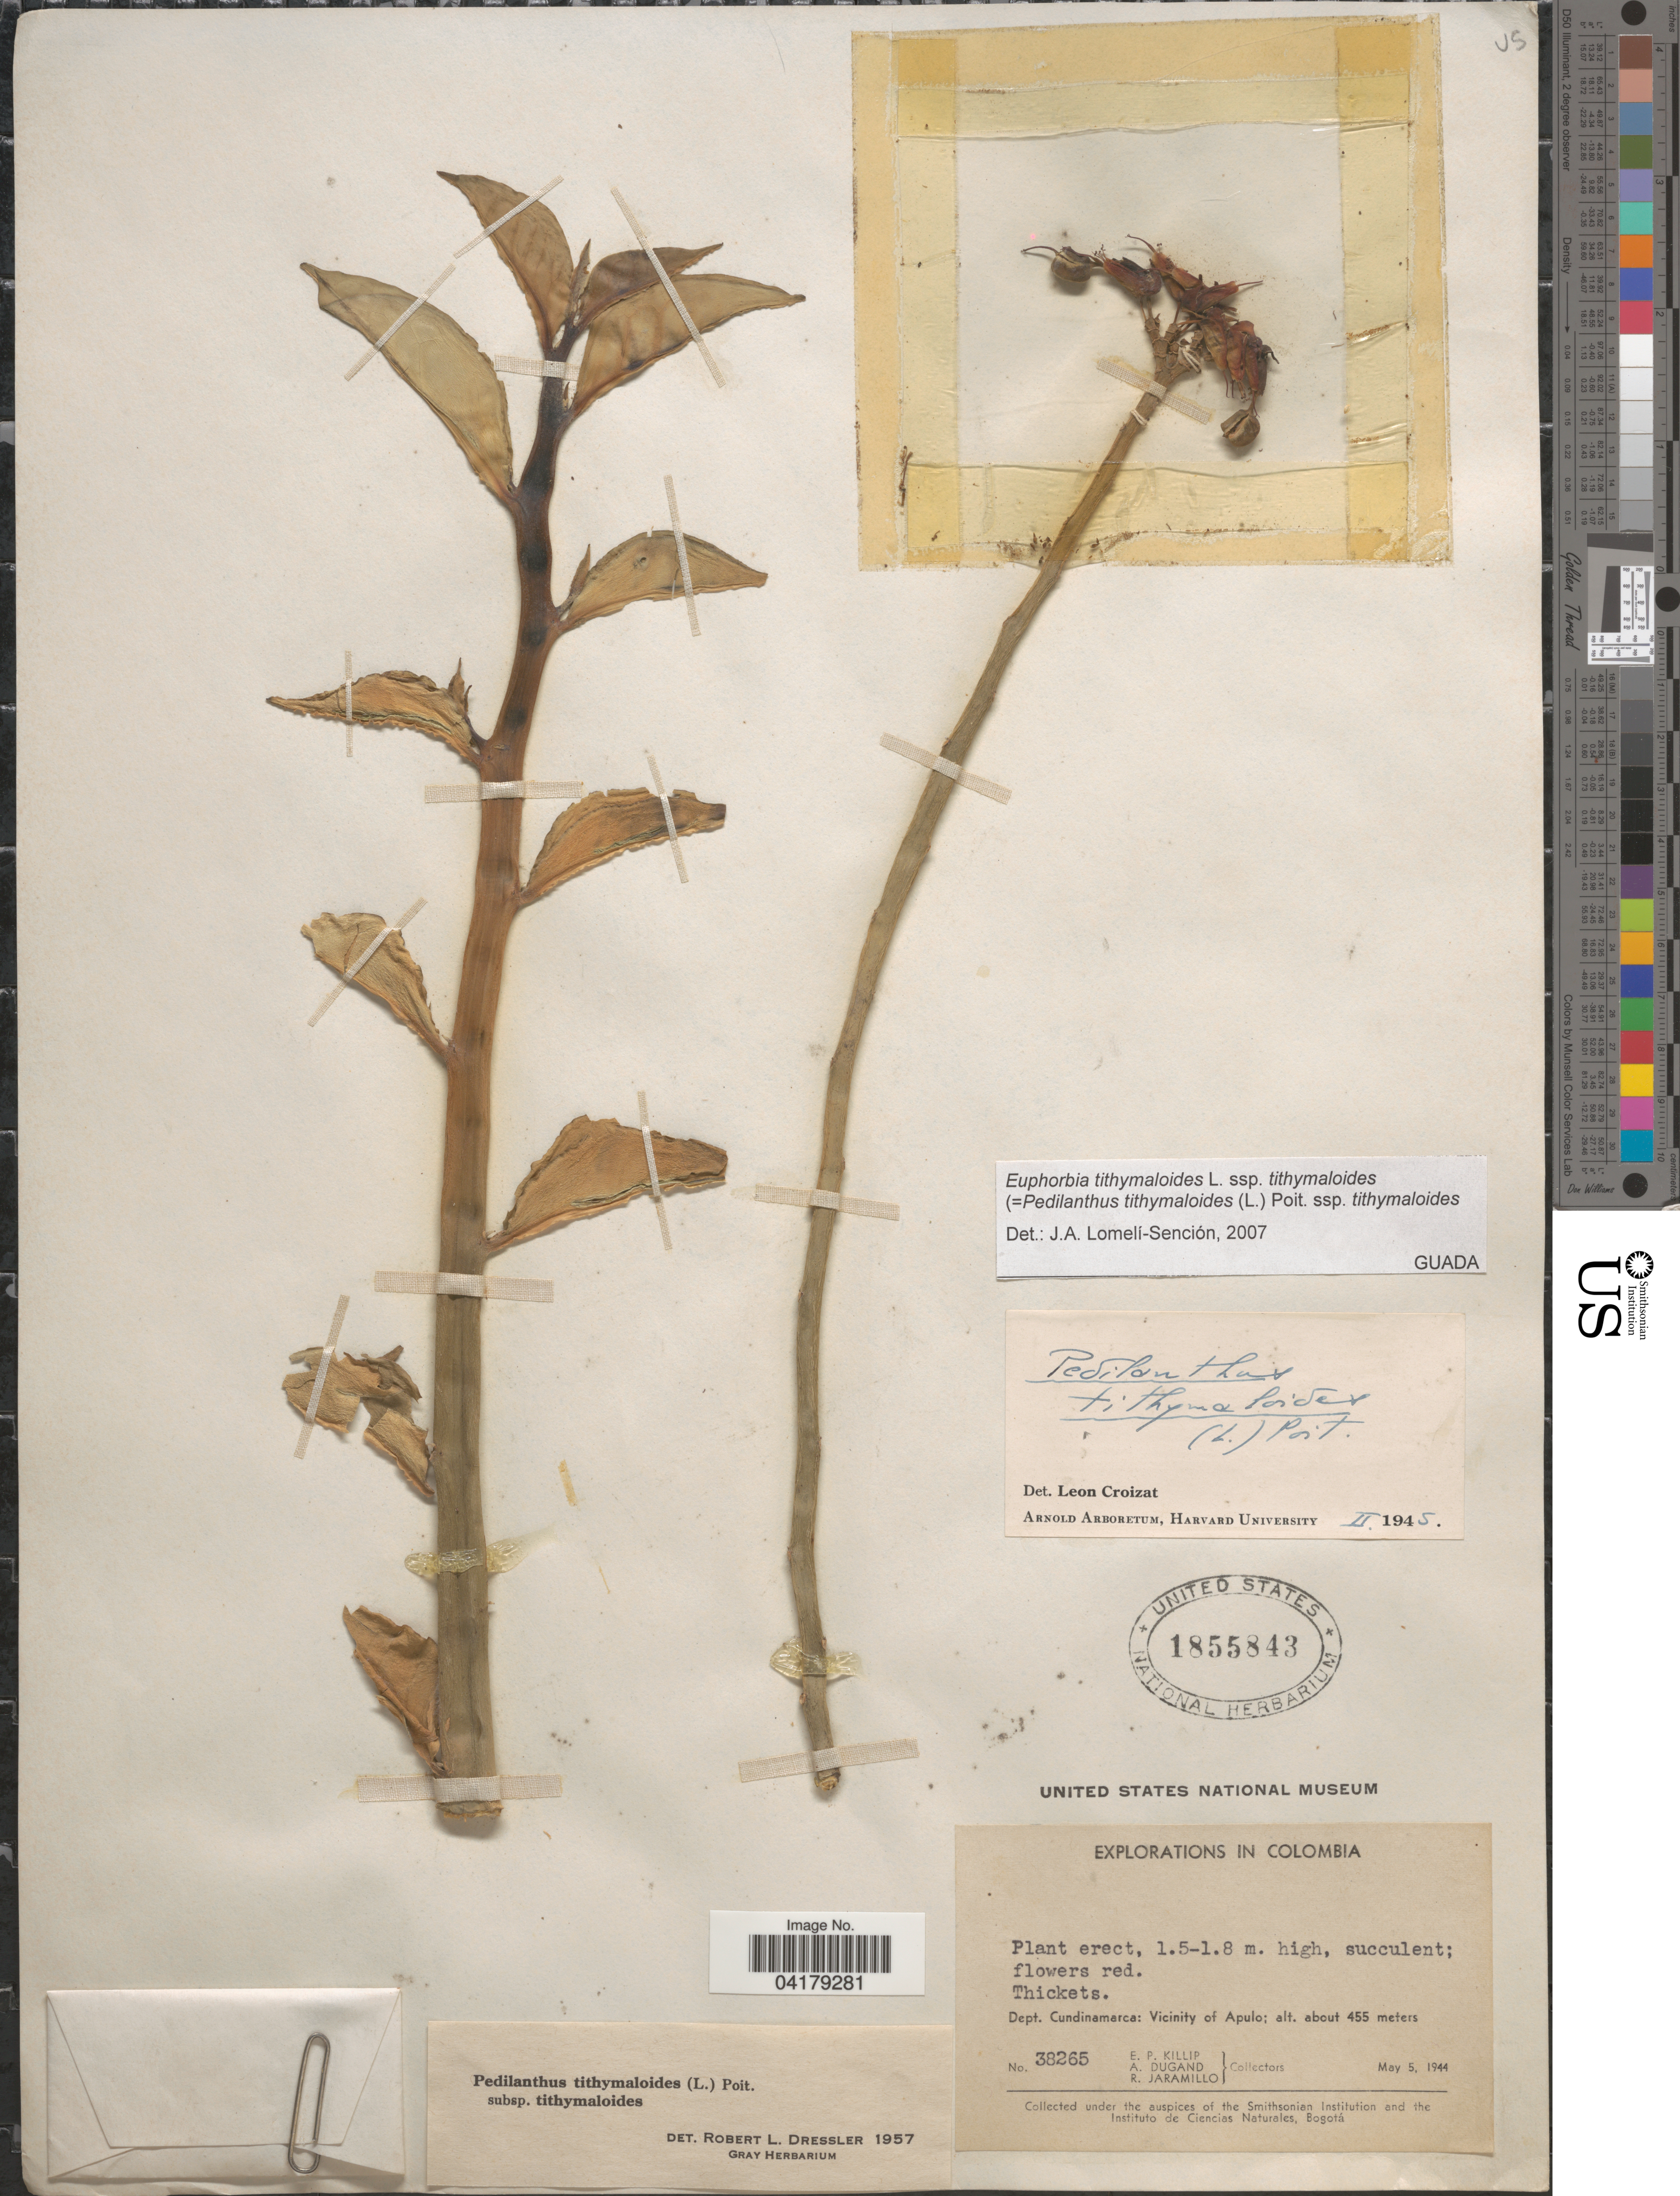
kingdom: Plantae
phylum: Tracheophyta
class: Magnoliopsida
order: Malpighiales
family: Euphorbiaceae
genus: Euphorbia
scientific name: Euphorbia tithymaloides subsp. tithymaloides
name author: L.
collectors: E. P. Killip, A. Dugand & R. Jaramillo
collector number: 38265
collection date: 1944-05-05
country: Colombia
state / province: Cundinamarca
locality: Explorations in Colombia. Thickets. Dept. Cundinamarca: Vicinity of Apulo.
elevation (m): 455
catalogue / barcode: US 1855843